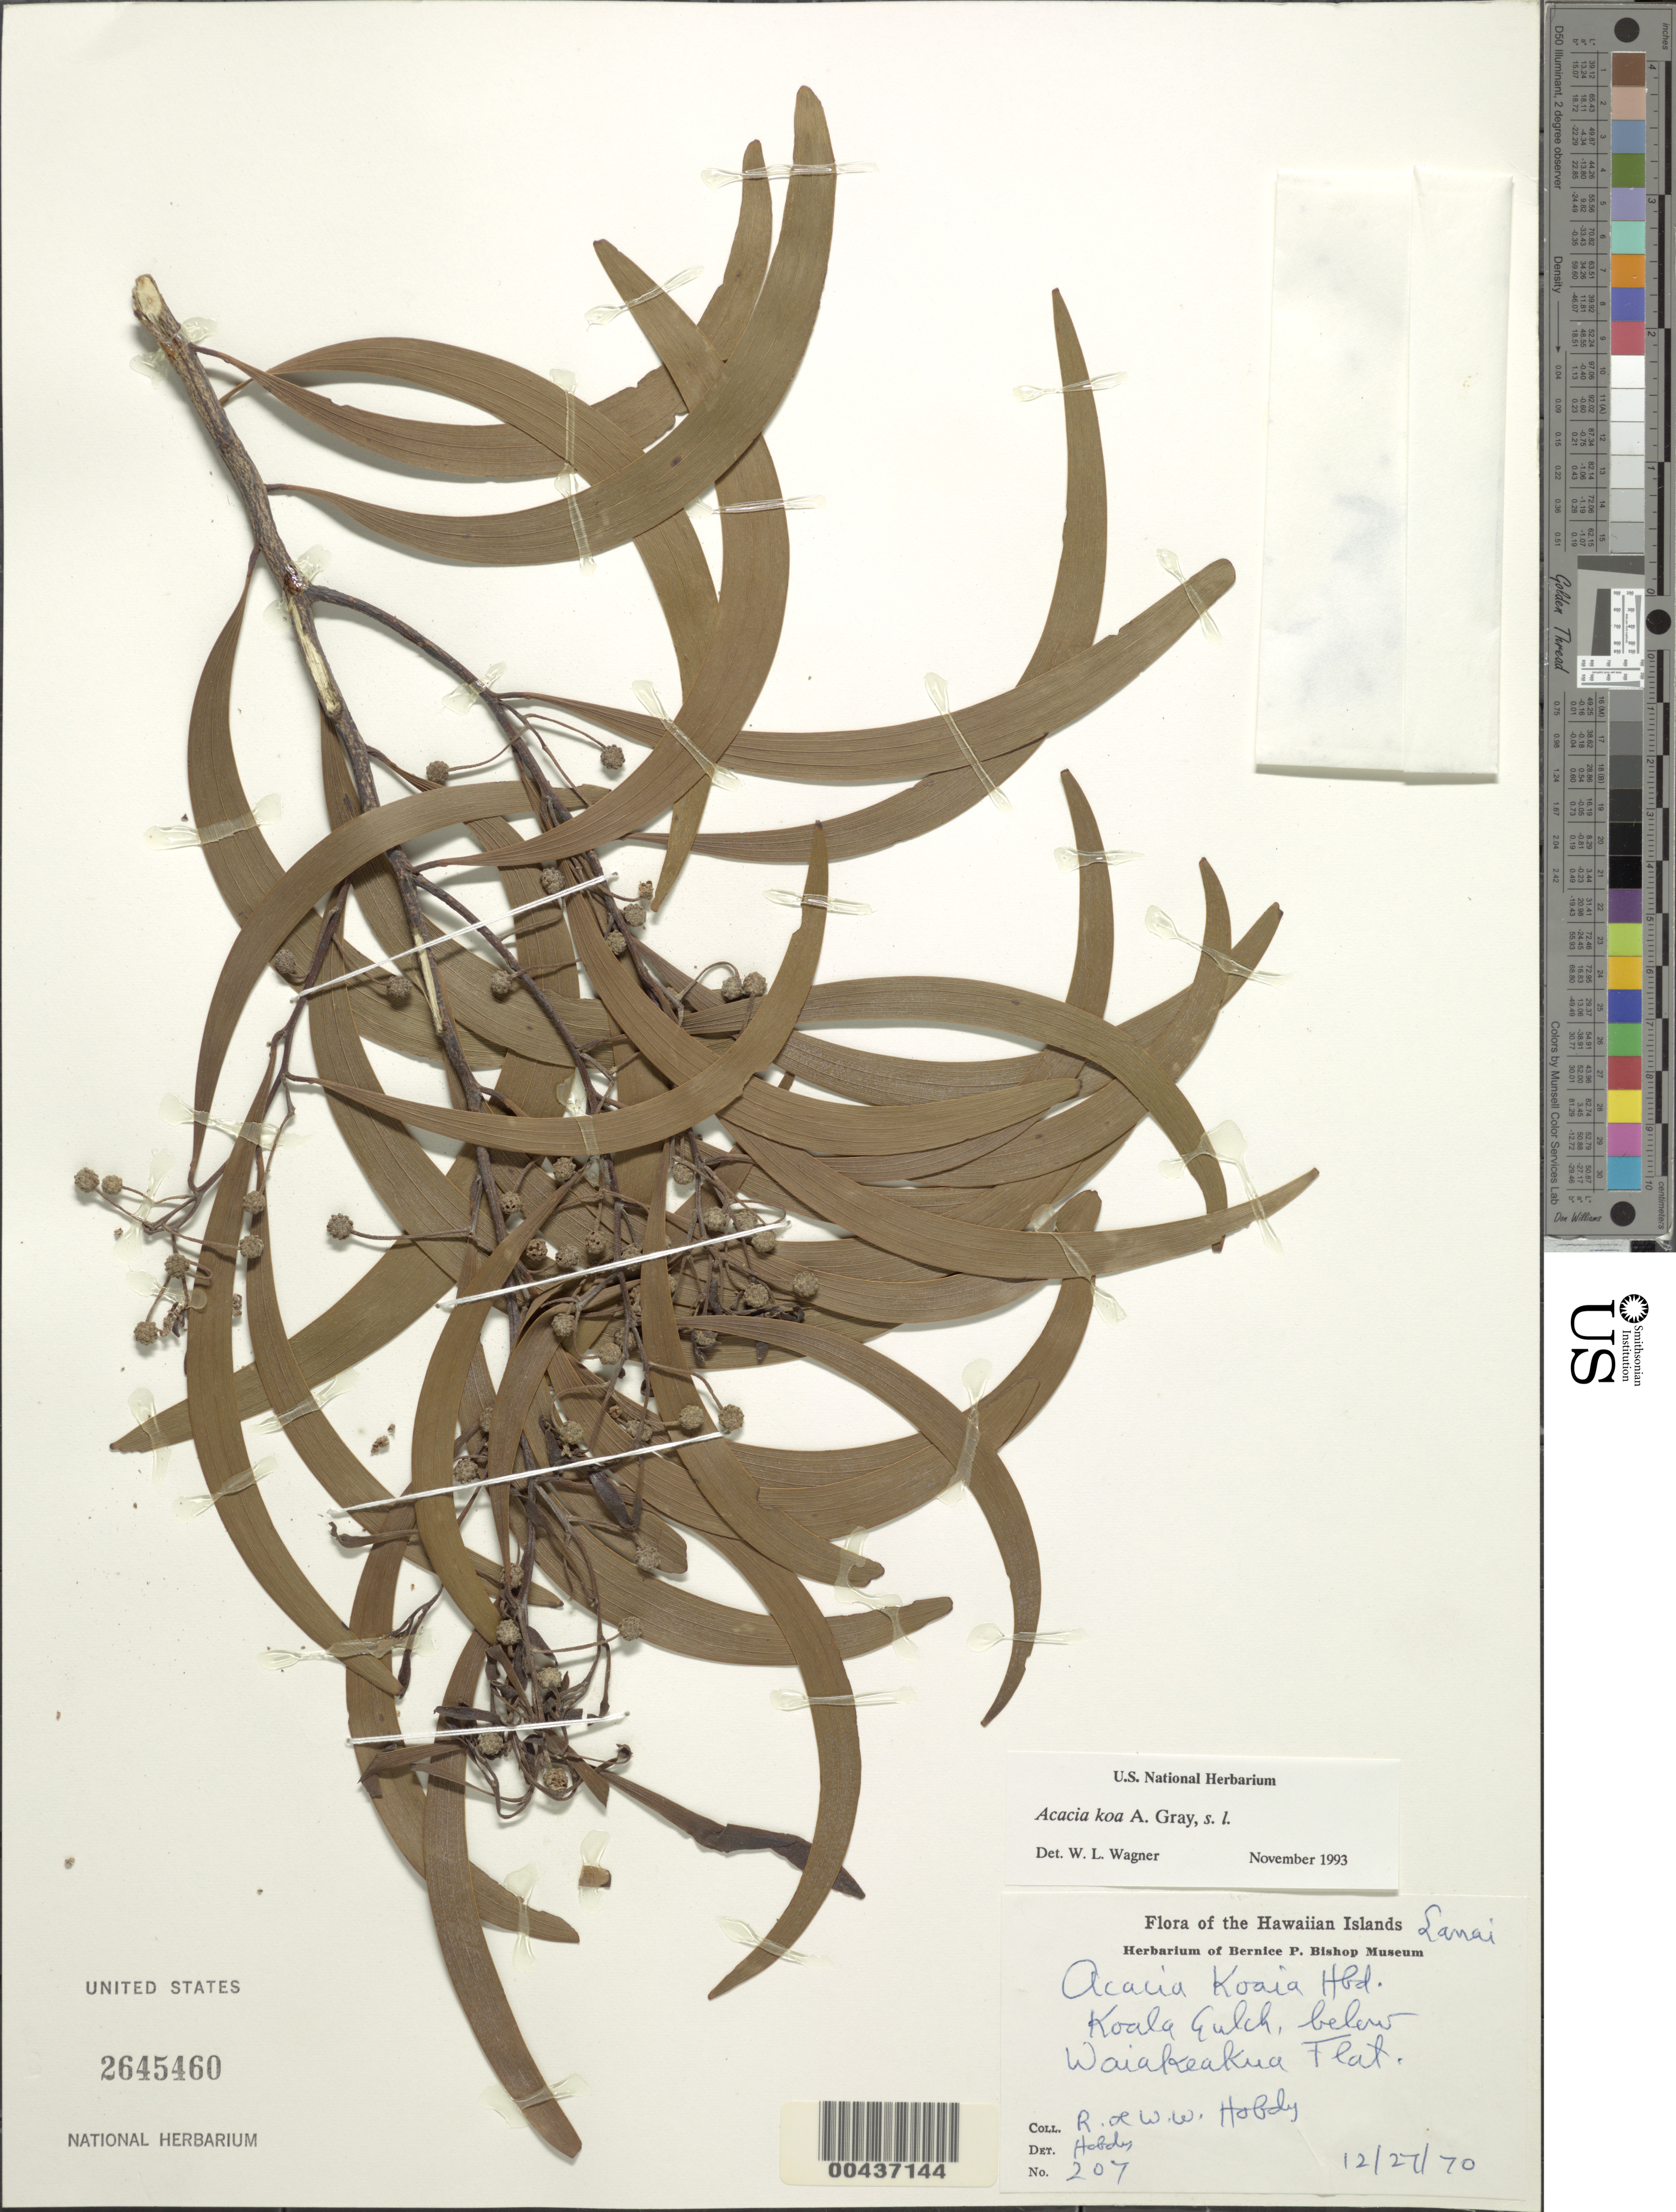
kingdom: Plantae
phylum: Tracheophyta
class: Magnoliopsida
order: Fabales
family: Fabaceae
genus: Acacia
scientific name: Acacia koa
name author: A. Gray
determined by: Wagner, W. L., (BOT), Smithsonian Institution - National Museum of Natural History (UNITED STATES)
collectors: R. Hobdy & W. Hobdy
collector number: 207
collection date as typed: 27 Dec 1970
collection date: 1970-12-27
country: United States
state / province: Hawaii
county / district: Maui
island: Lana'i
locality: Koala Gulch, below Waiakeakua Flat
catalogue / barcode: US 2645460